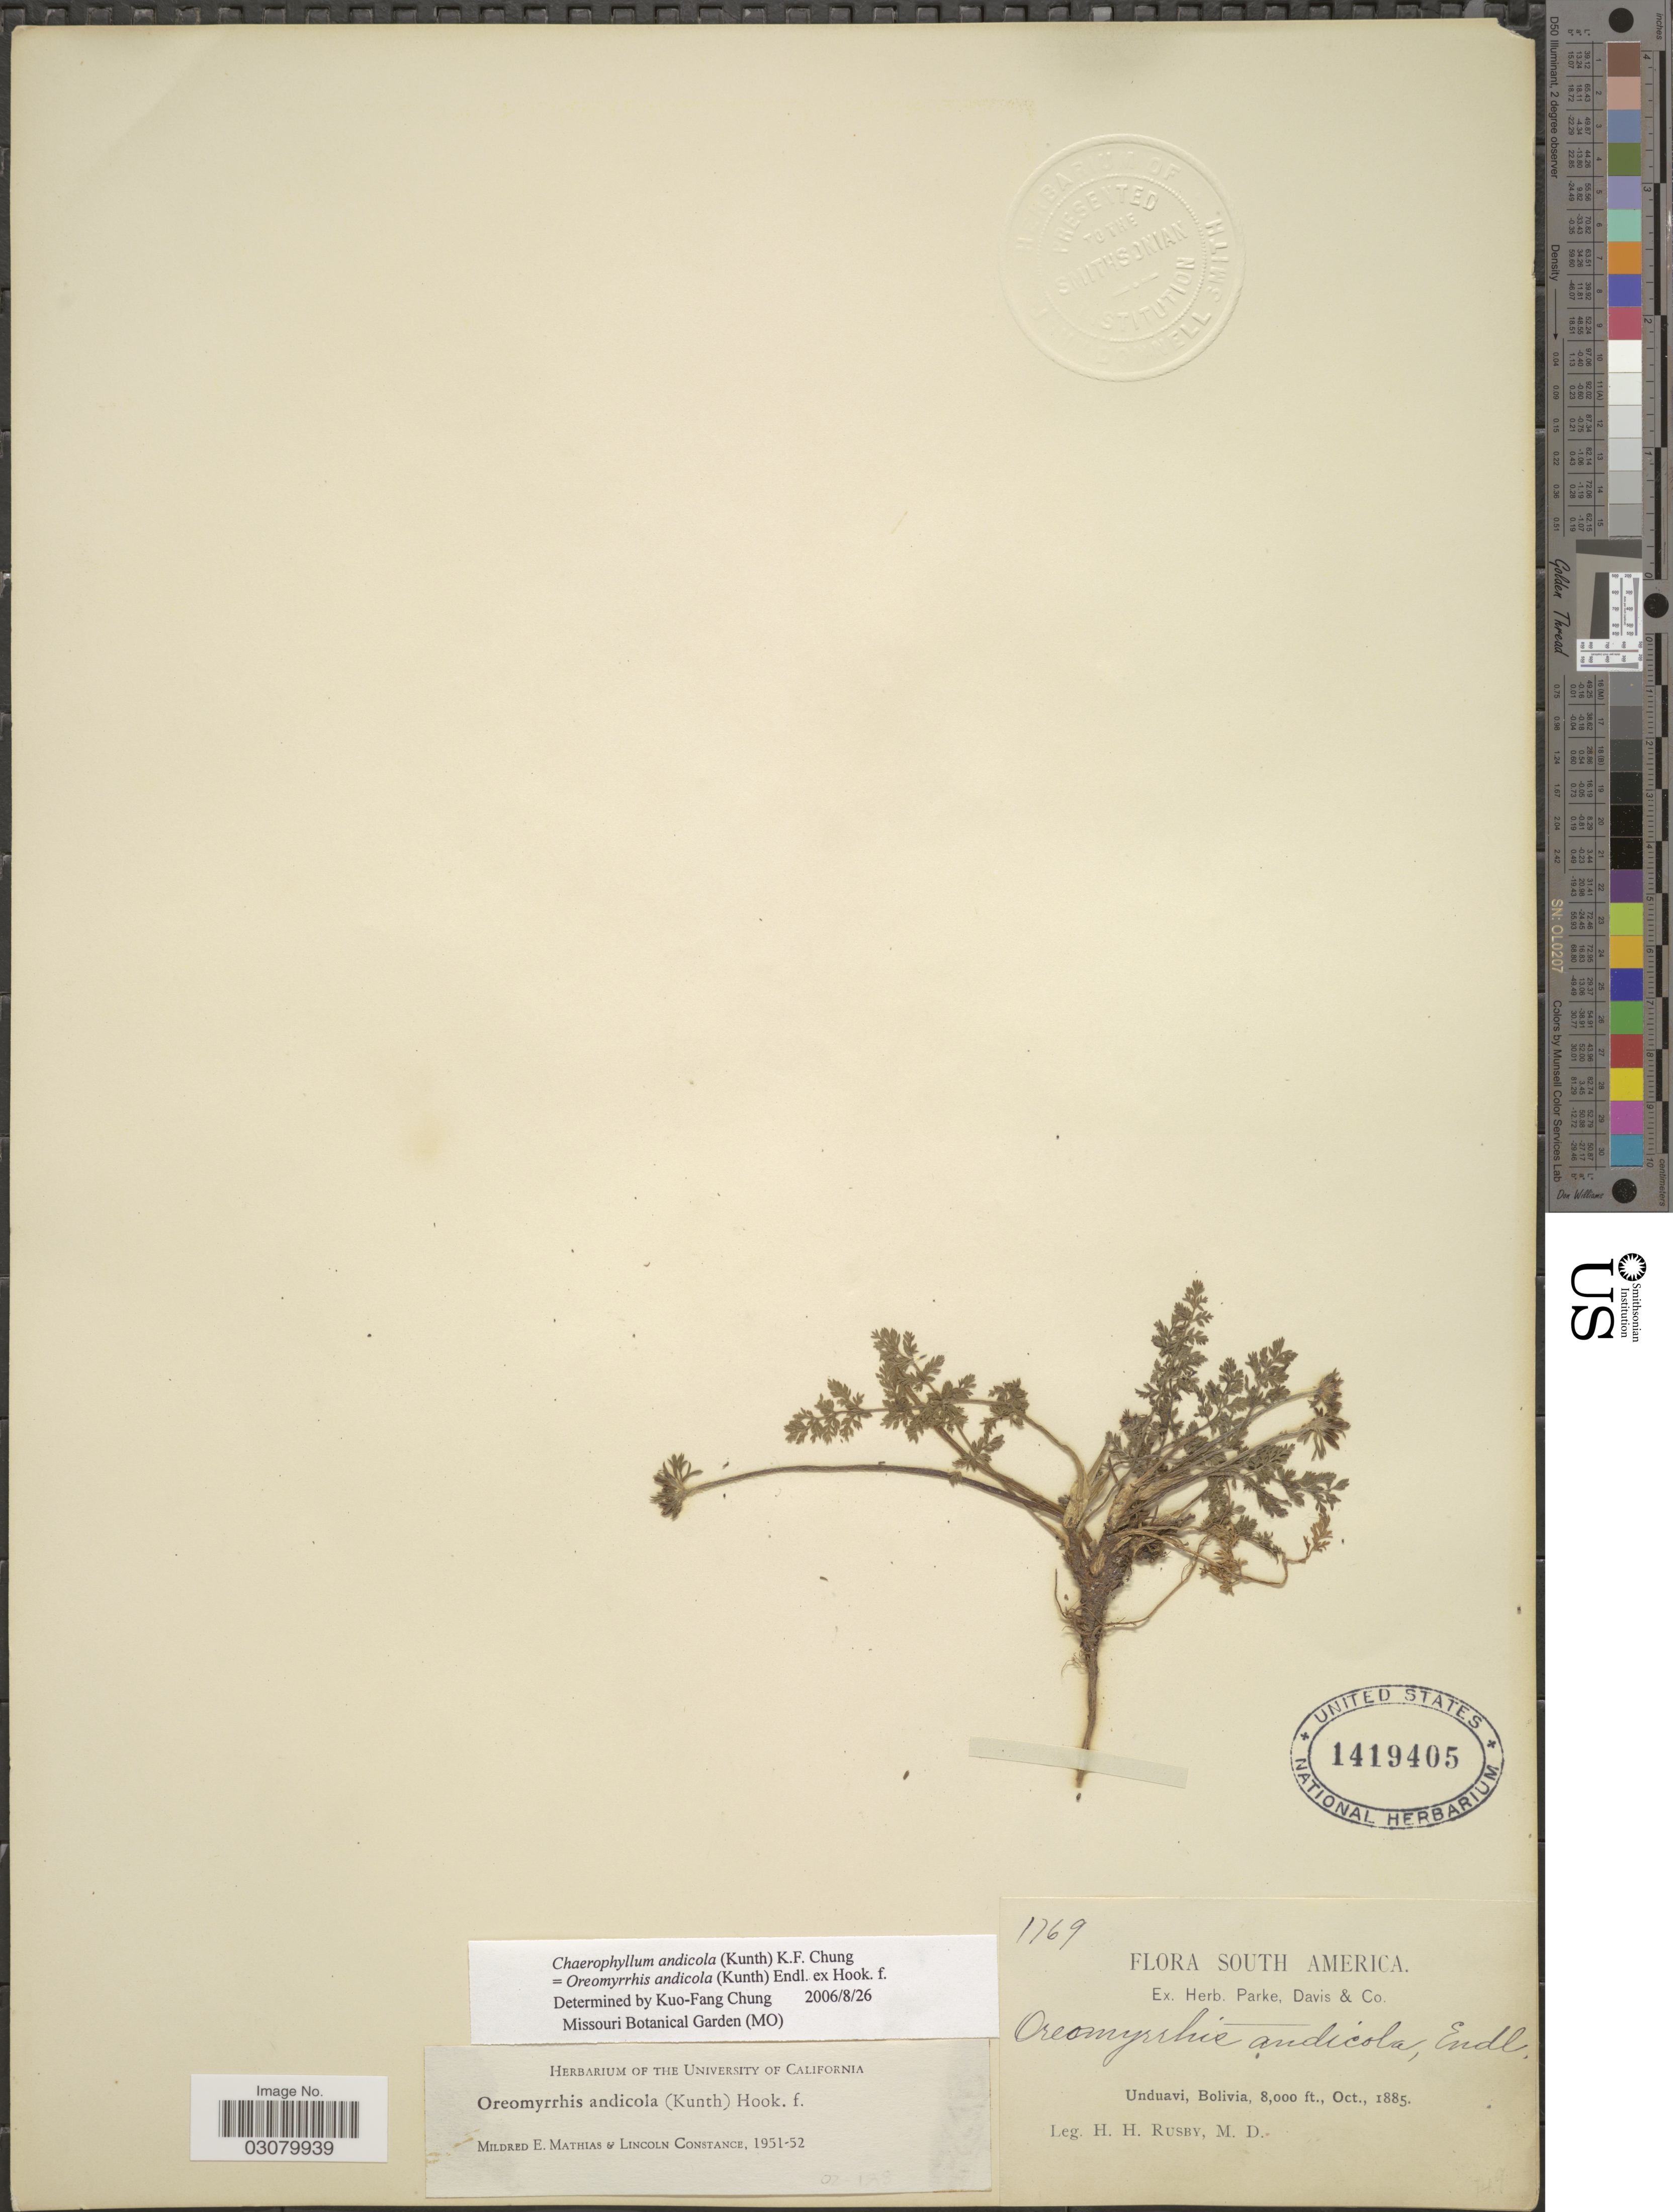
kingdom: Plantae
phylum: Tracheophyta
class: Magnoliopsida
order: Apiales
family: Apiaceae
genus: Oreomyrrhis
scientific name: Oreomyrrhis andicola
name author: (Kunth) Endl. ex Hook. f.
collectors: H. H. Rusby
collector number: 1769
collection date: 1885-10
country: Bolivia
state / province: La Paz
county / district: Nor Yungas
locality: Unduavi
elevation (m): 2438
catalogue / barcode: US 1419405